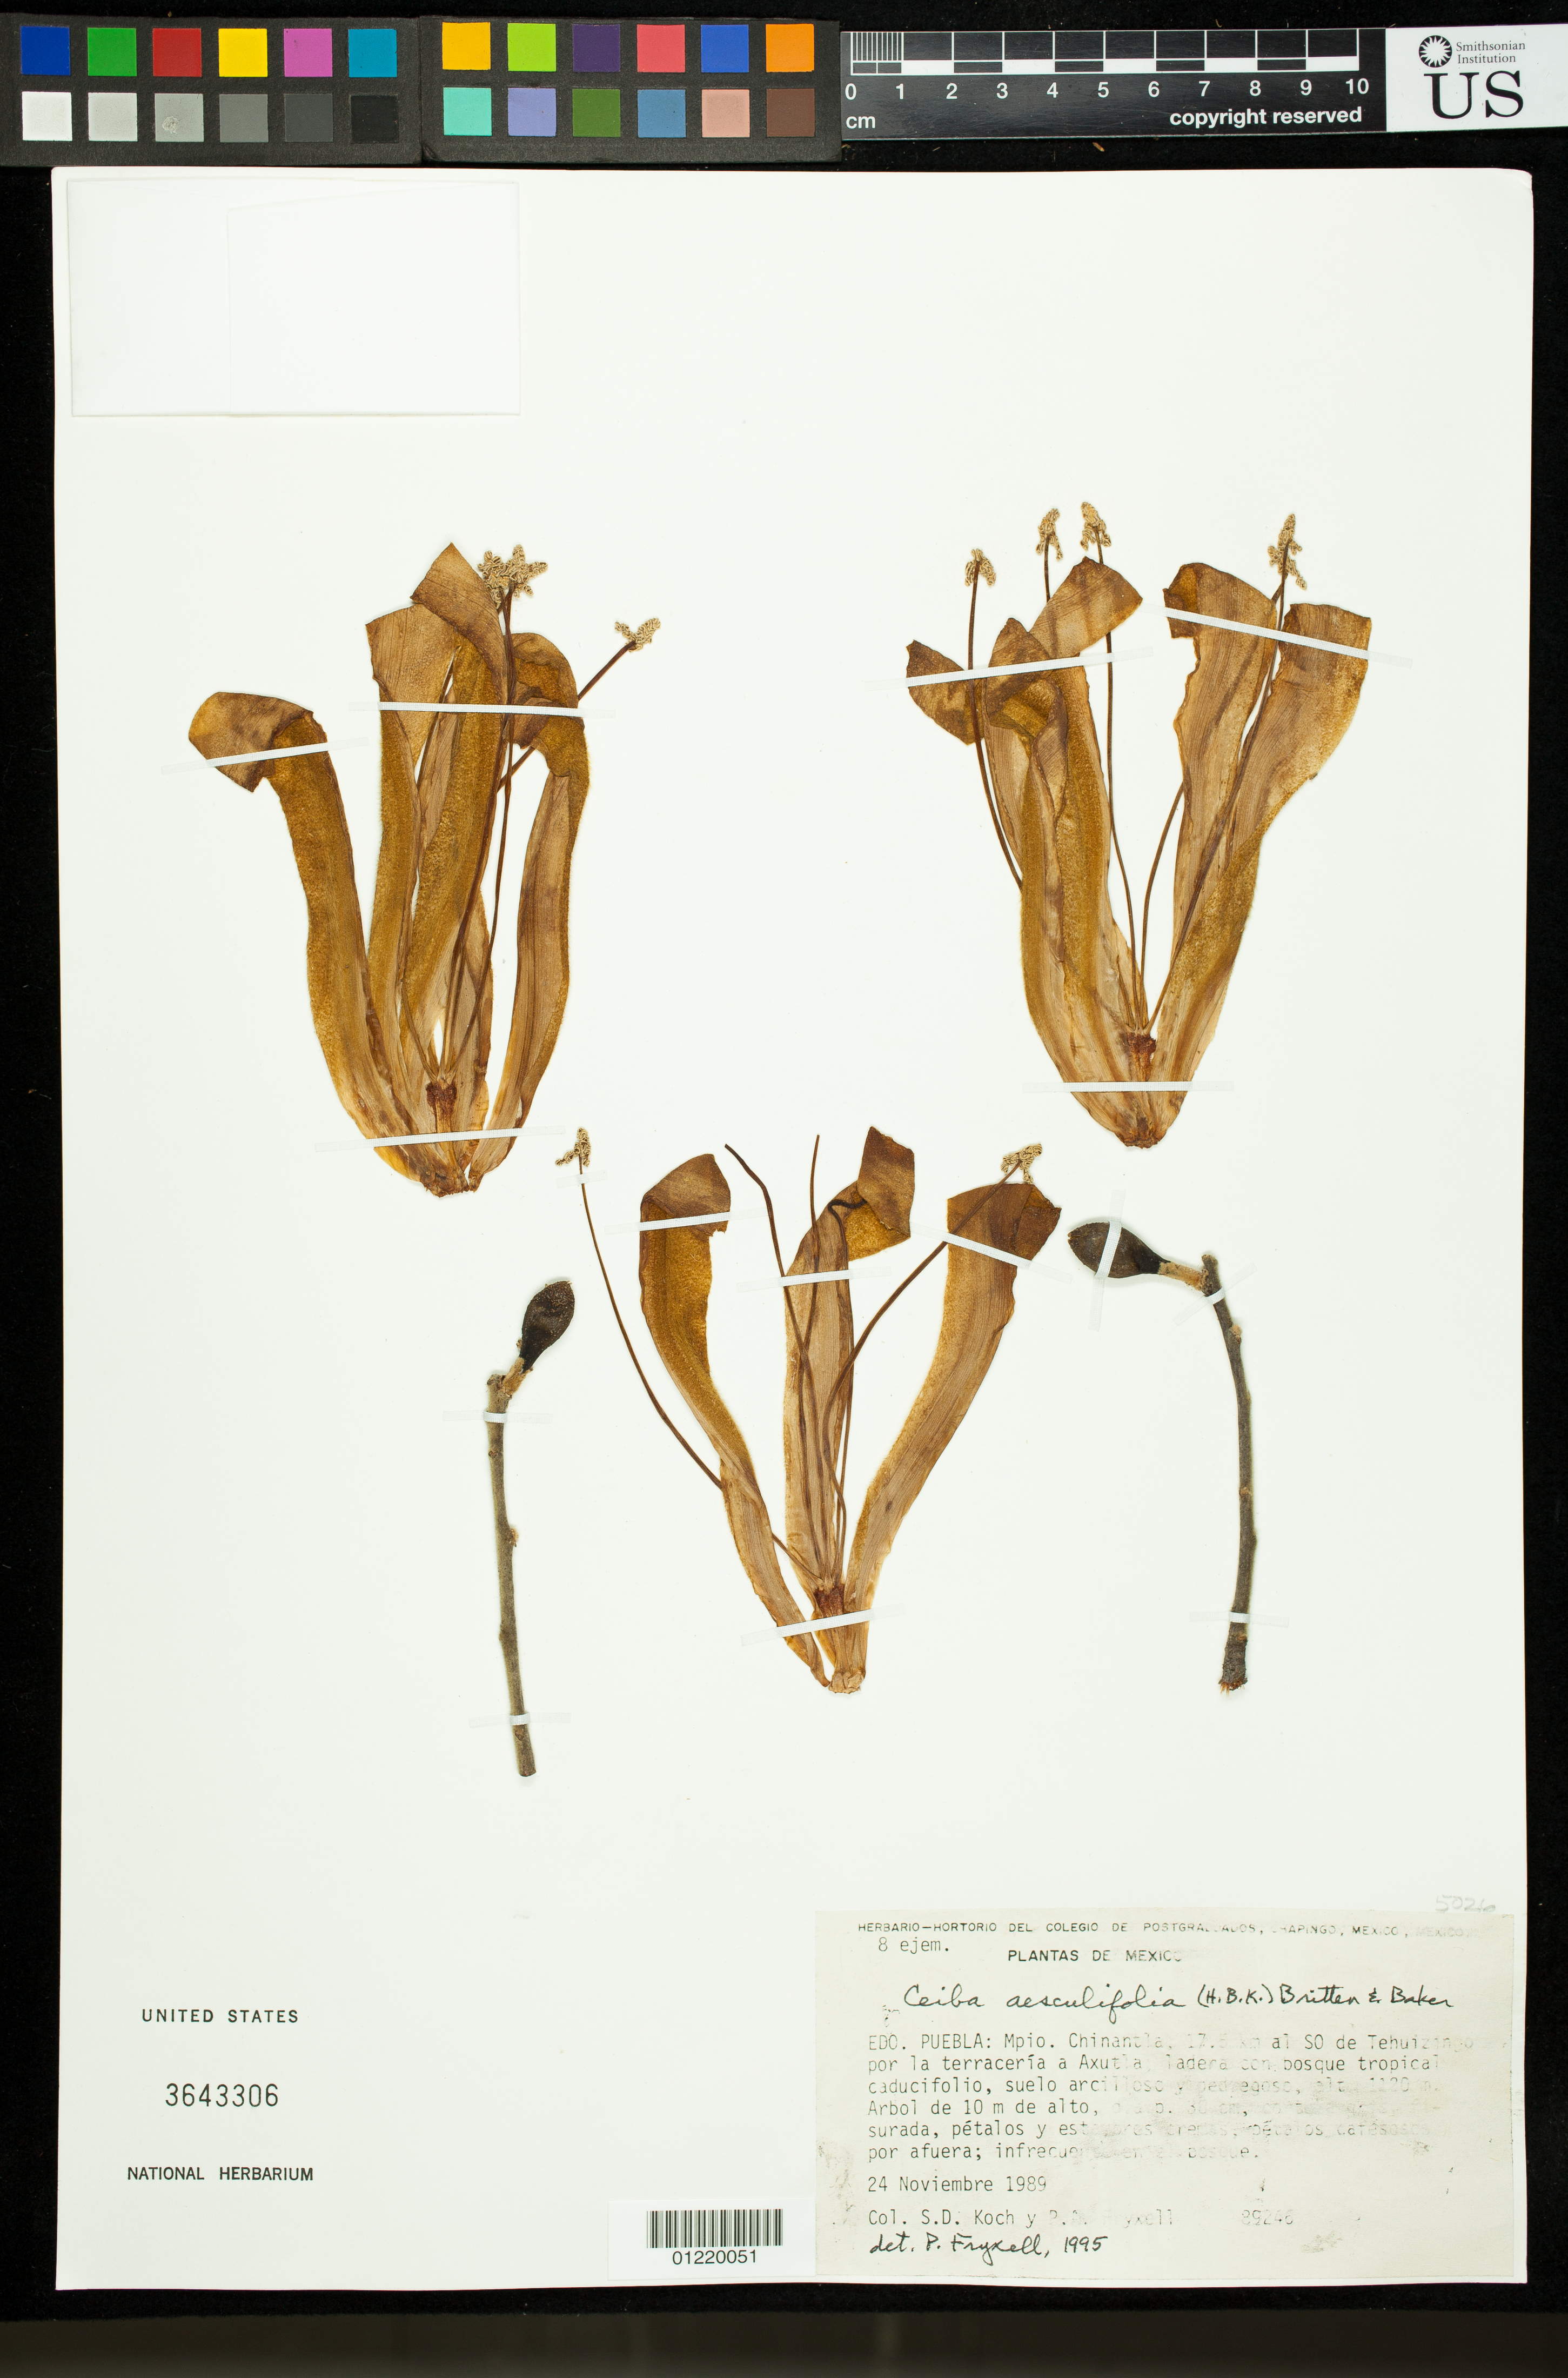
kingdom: Plantae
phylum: Tracheophyta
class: Magnoliopsida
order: Malvales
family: Malvaceae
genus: Ceiba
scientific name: Ceiba aesculifolia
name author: (Kunth) Britten & Baker f.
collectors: S. D. Koch & P. A. Fryxell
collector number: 89246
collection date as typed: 11/24/1989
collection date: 1989-11-24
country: Mexico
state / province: Puebla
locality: Edo Puebla: Mpio. Chinantla, 17.6 km as SO de Tehuitzingo per la terraceria a Axutla.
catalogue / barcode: US 3643306